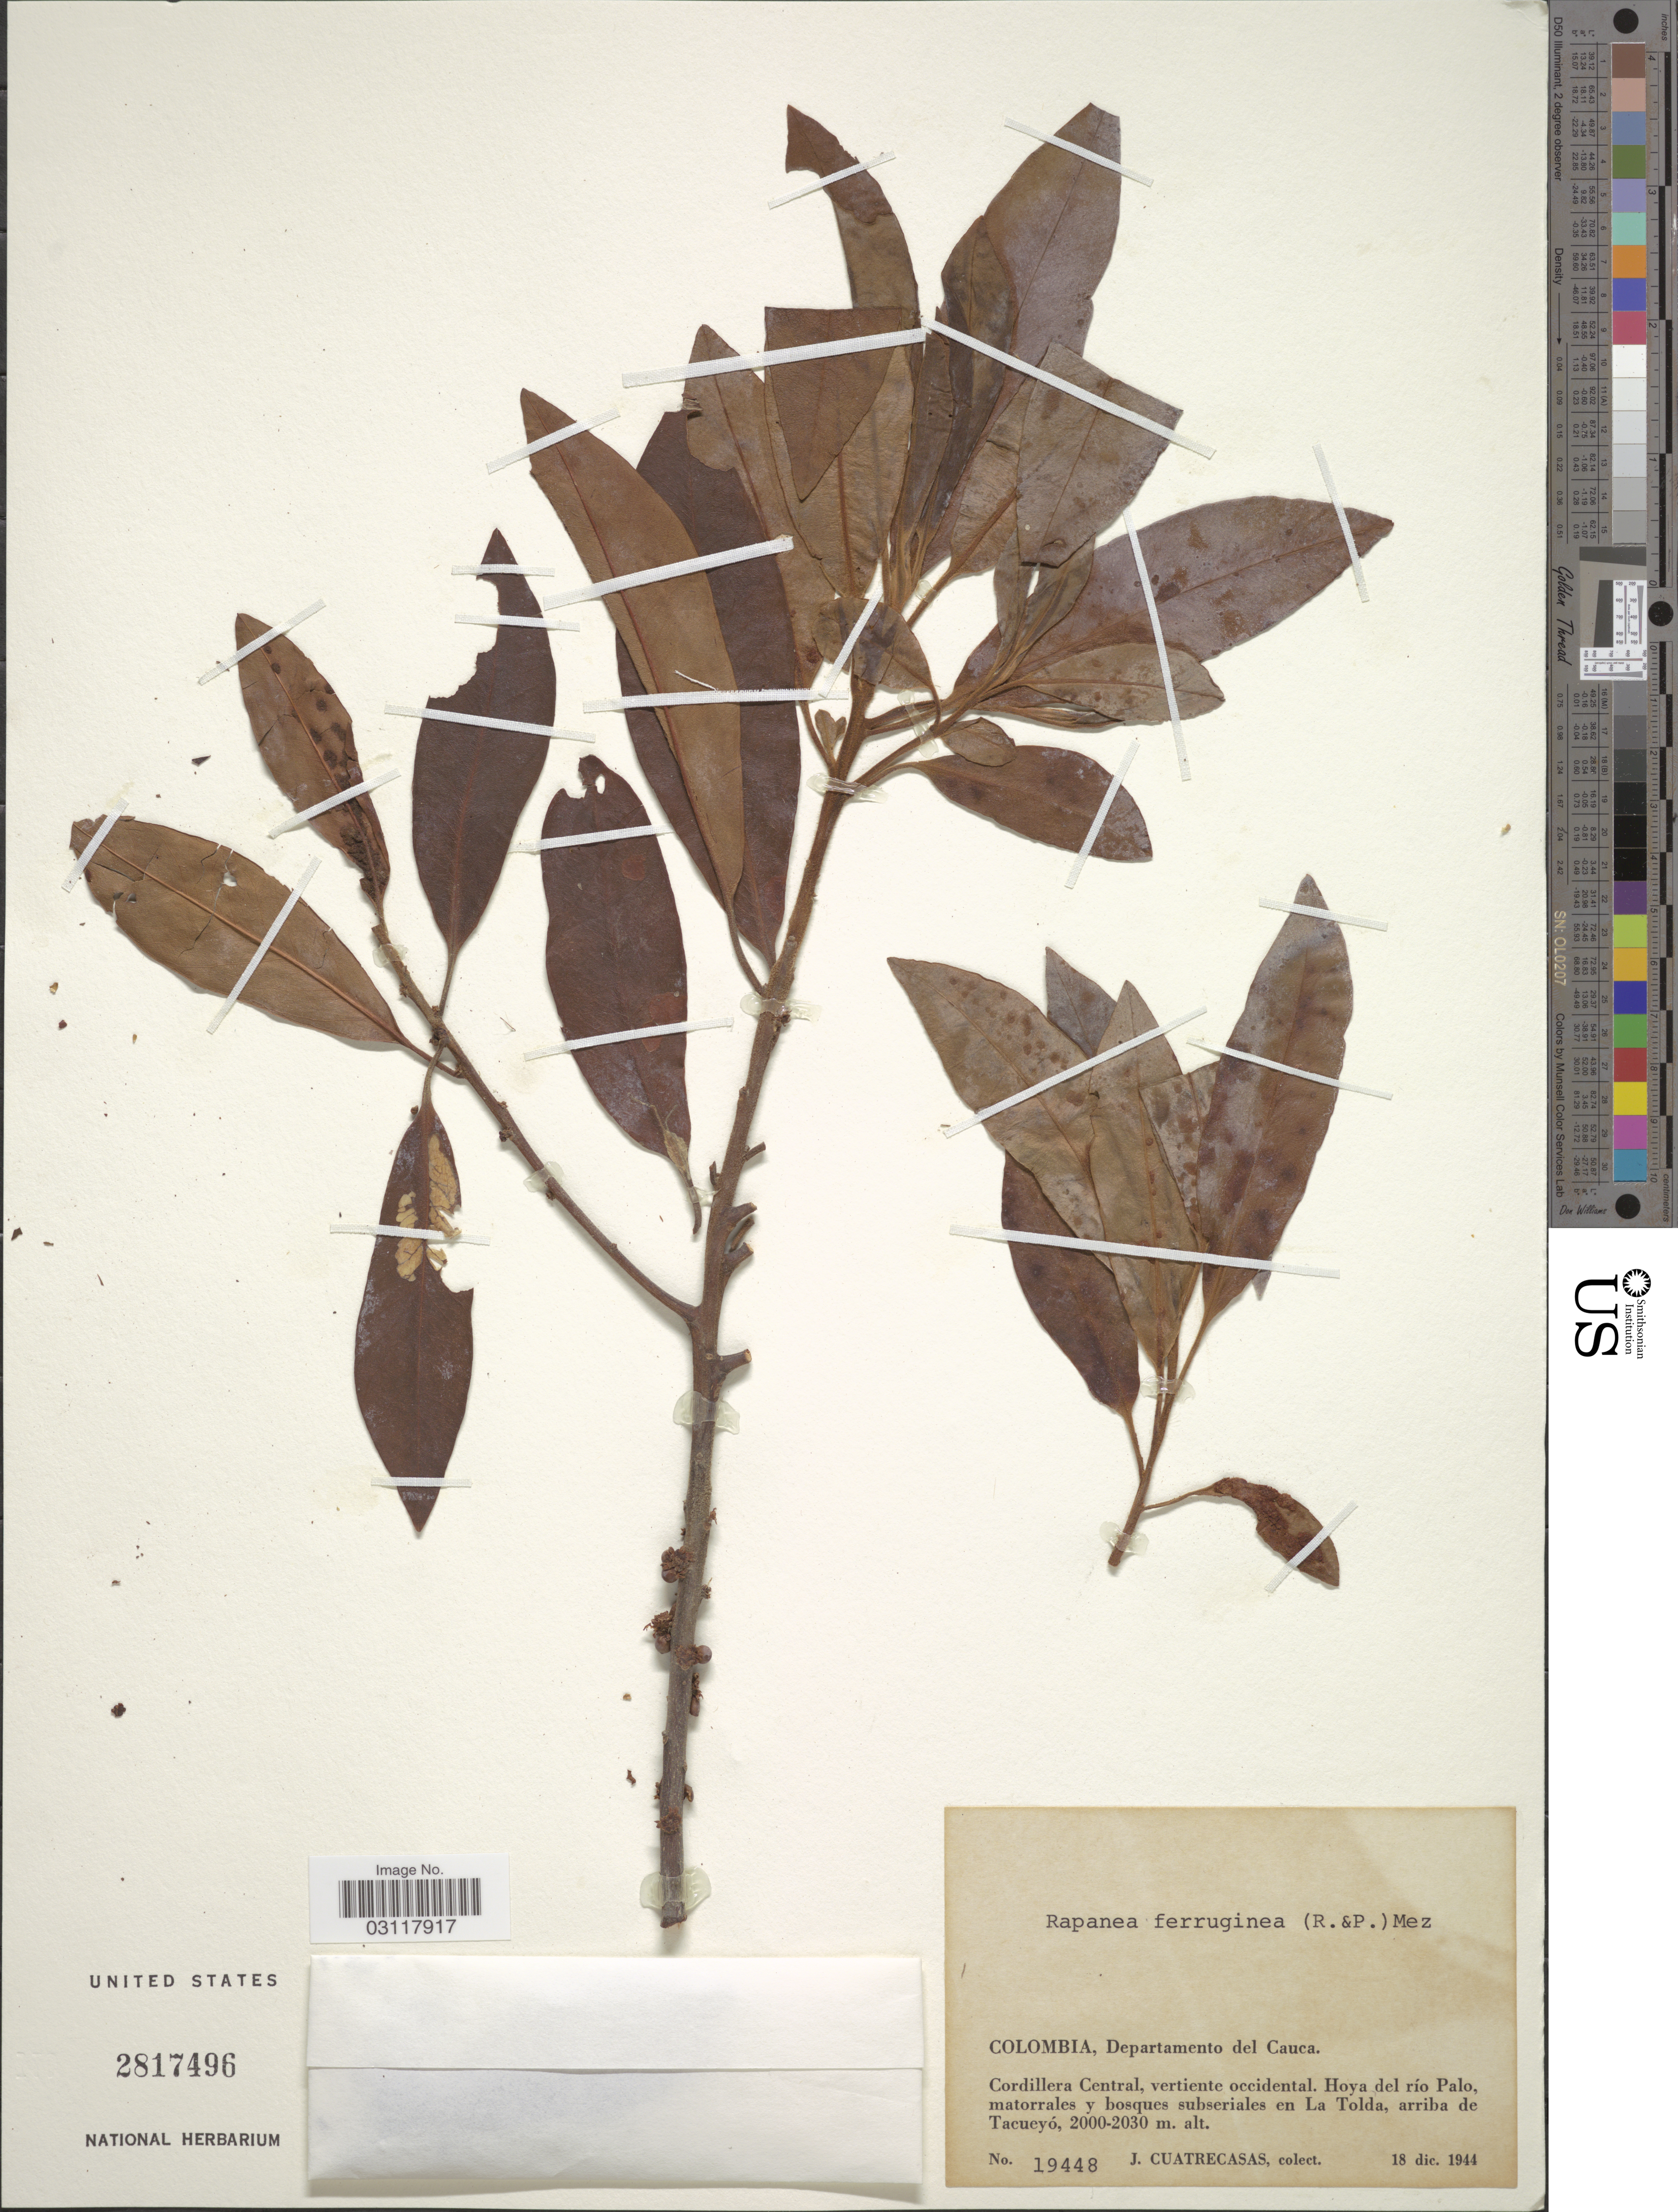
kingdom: Plantae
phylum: Tracheophyta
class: Magnoliopsida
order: Ericales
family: Primulaceae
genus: Rapanea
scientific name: Rapanea ferruginea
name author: (Ruiz & Pav.) Mez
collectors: J. Cuatrecasas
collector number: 19448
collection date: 1944-12-18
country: Colombia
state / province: Cauca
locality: Departamento del Cauca. Cordillera Central, vertiente occidental. Hoya del río Palo, matorrales y bosques subseriales en La Tolda, arriba de Tacueyó.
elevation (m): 2000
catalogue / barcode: US 2817496